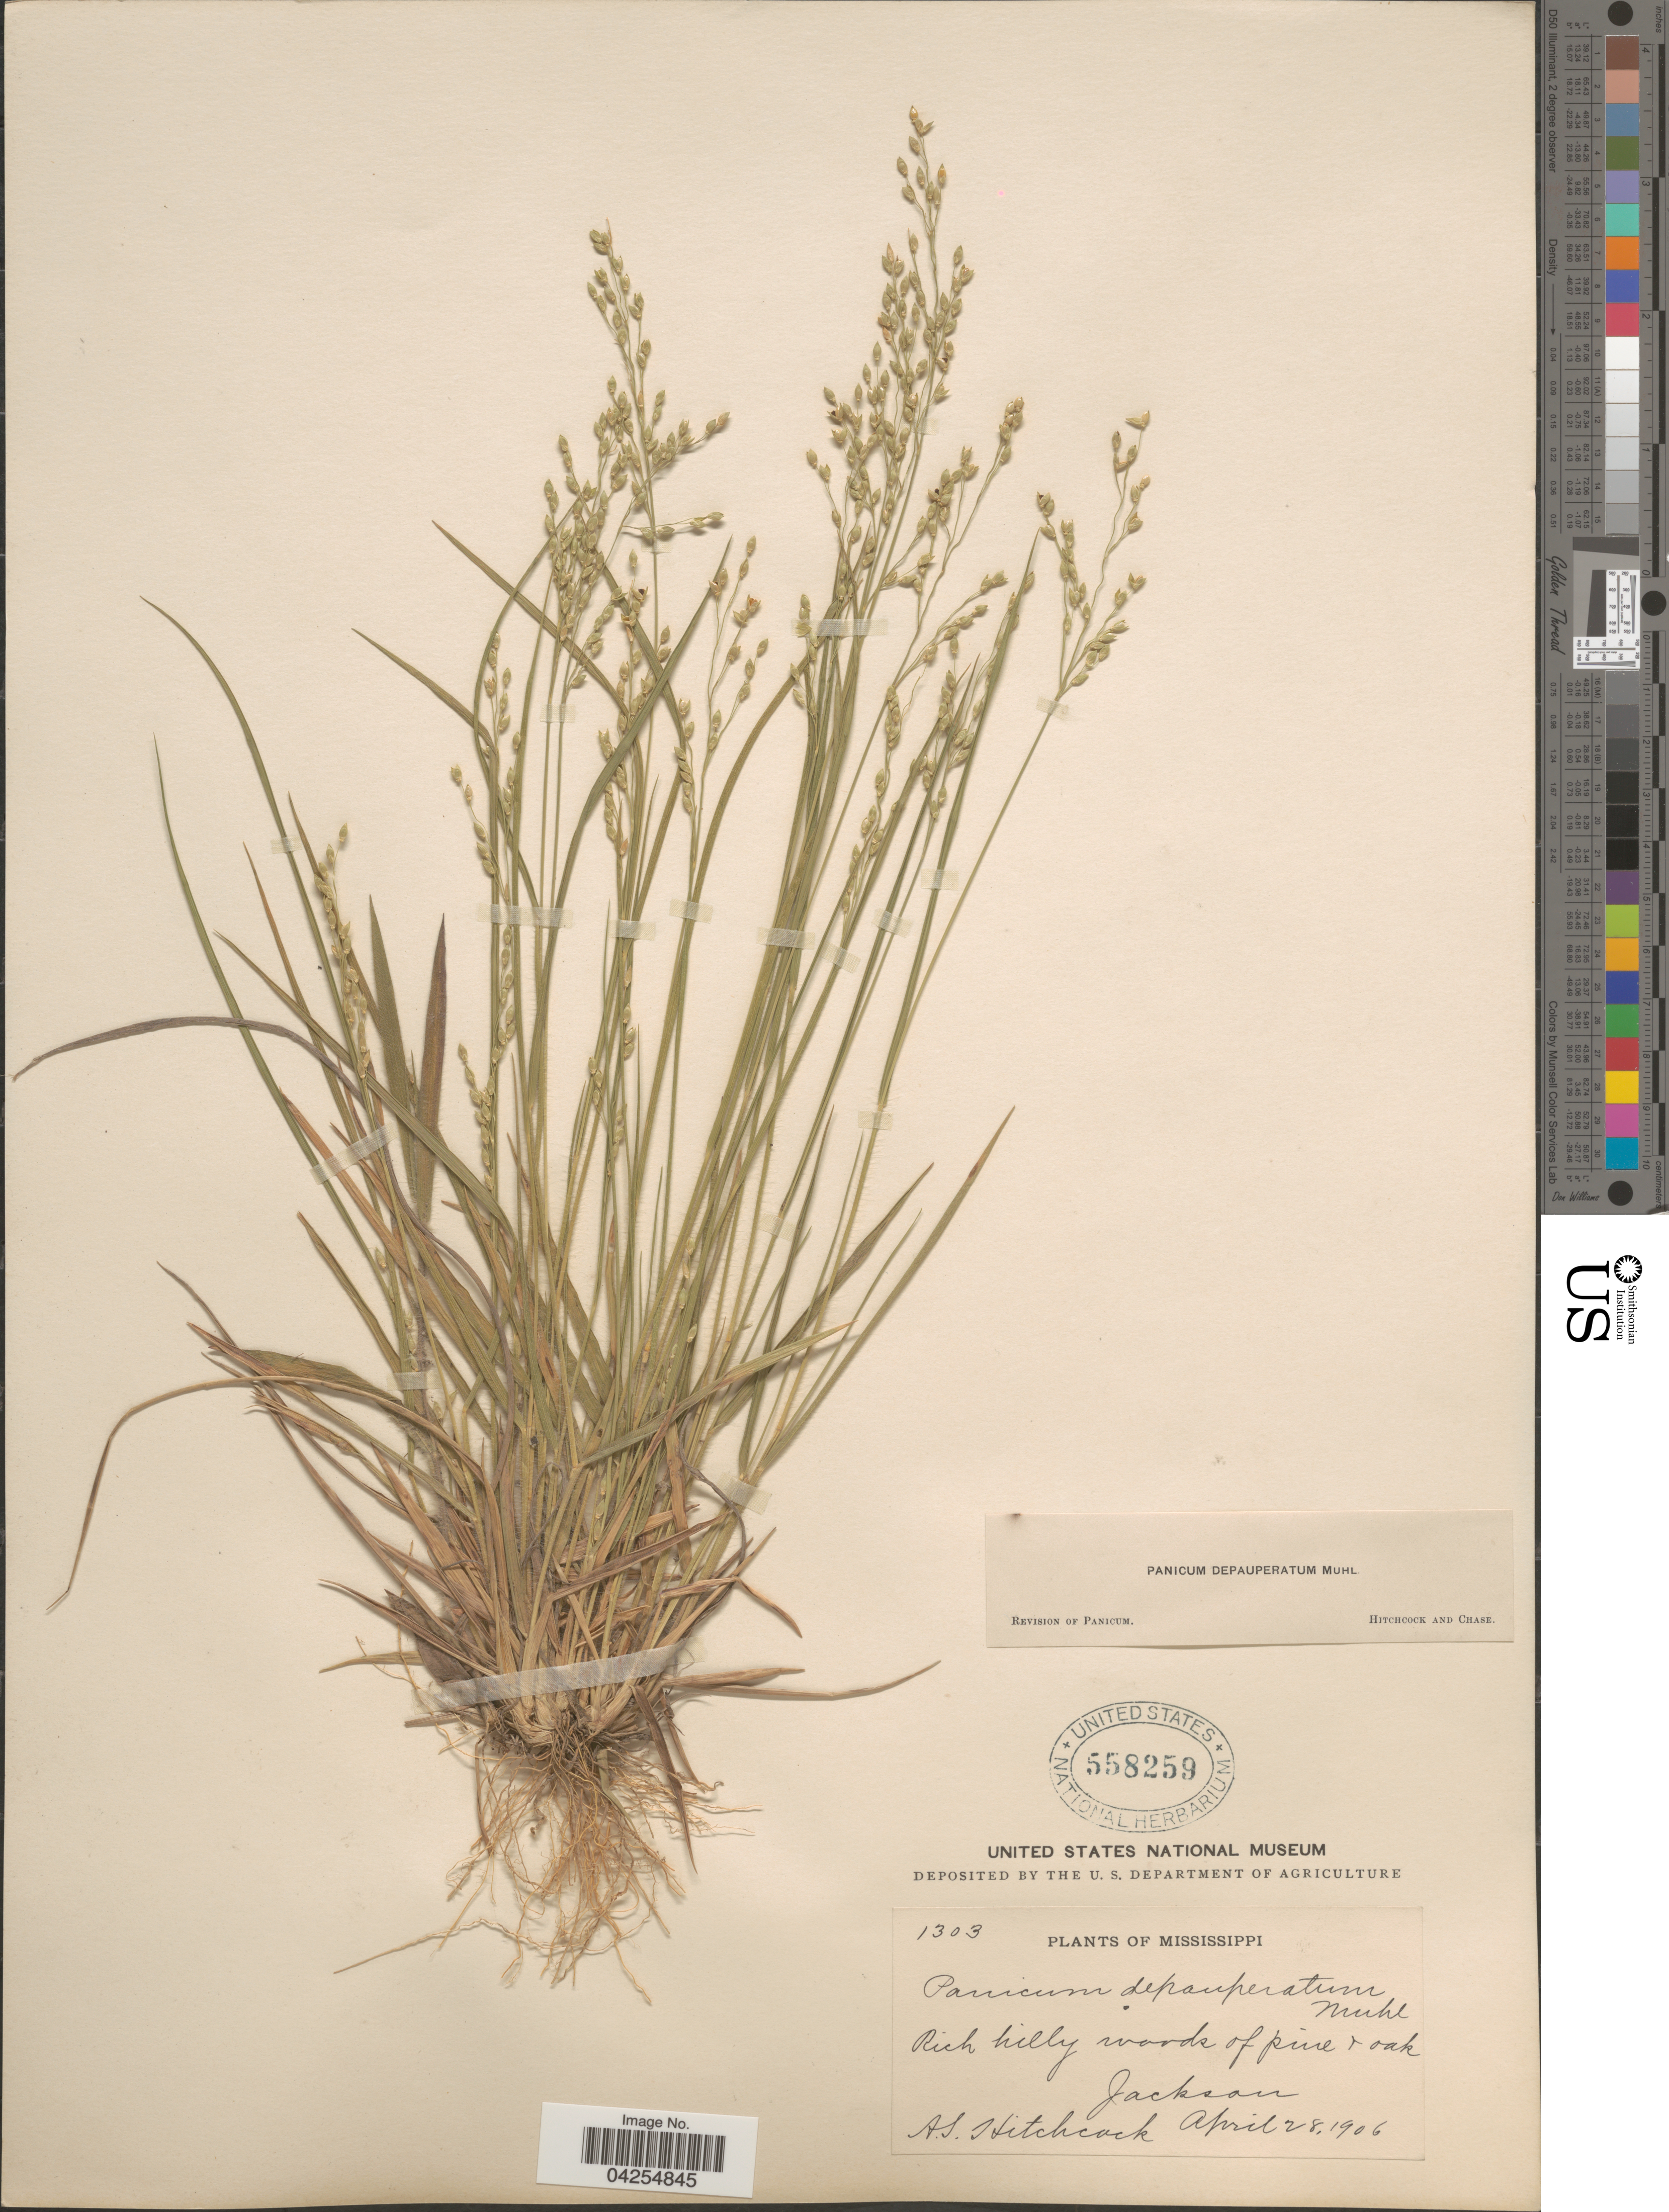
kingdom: Plantae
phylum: Tracheophyta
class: Liliopsida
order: Poales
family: Poaceae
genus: Dichanthelium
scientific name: Dichanthelium depauperatum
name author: (Muhl.) Gould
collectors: A. S. Hitchcock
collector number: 1303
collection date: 1906-04-28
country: United States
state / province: Mississippi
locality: Jackson.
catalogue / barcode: US 558259